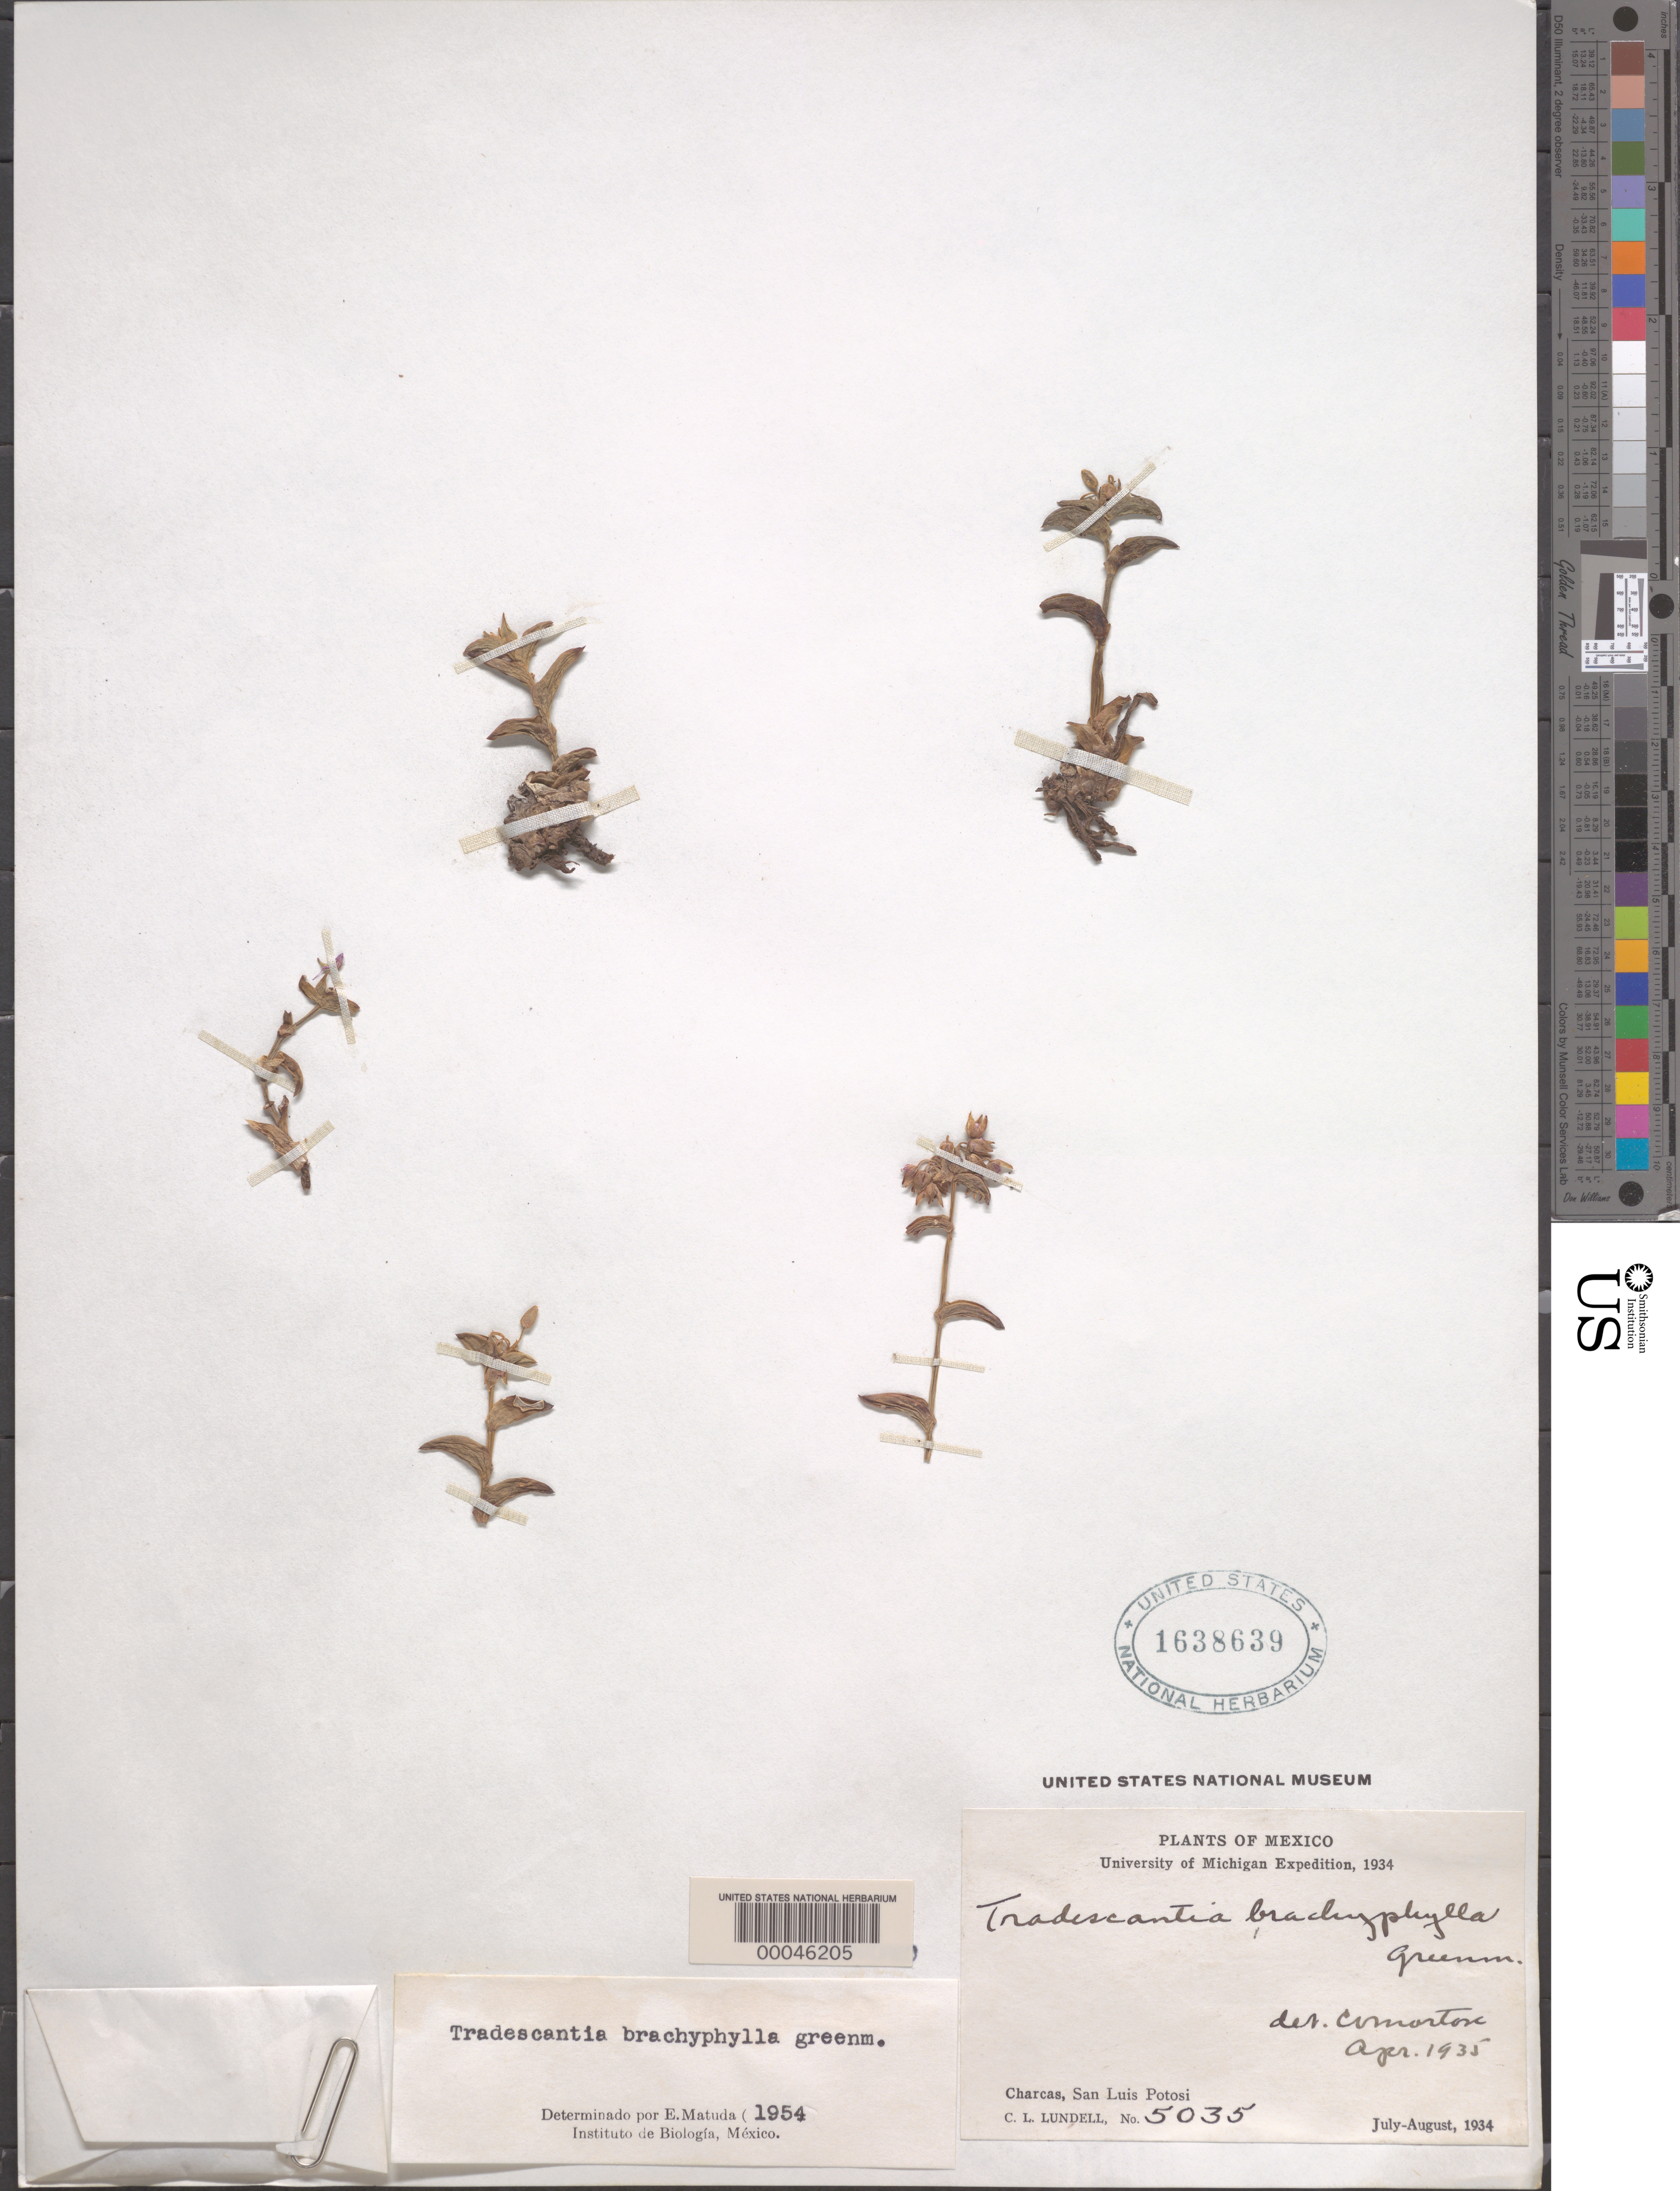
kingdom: Plantae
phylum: Tracheophyta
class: Liliopsida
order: Commelinales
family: Commelinaceae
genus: Callisia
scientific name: Callisia navicularis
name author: (Orteges) D.R. Hunt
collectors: C. L. Lundell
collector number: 5035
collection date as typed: Jul 1934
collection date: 1934-07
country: Mexico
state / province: San Luis Potosí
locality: Charcas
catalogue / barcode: US 1638639